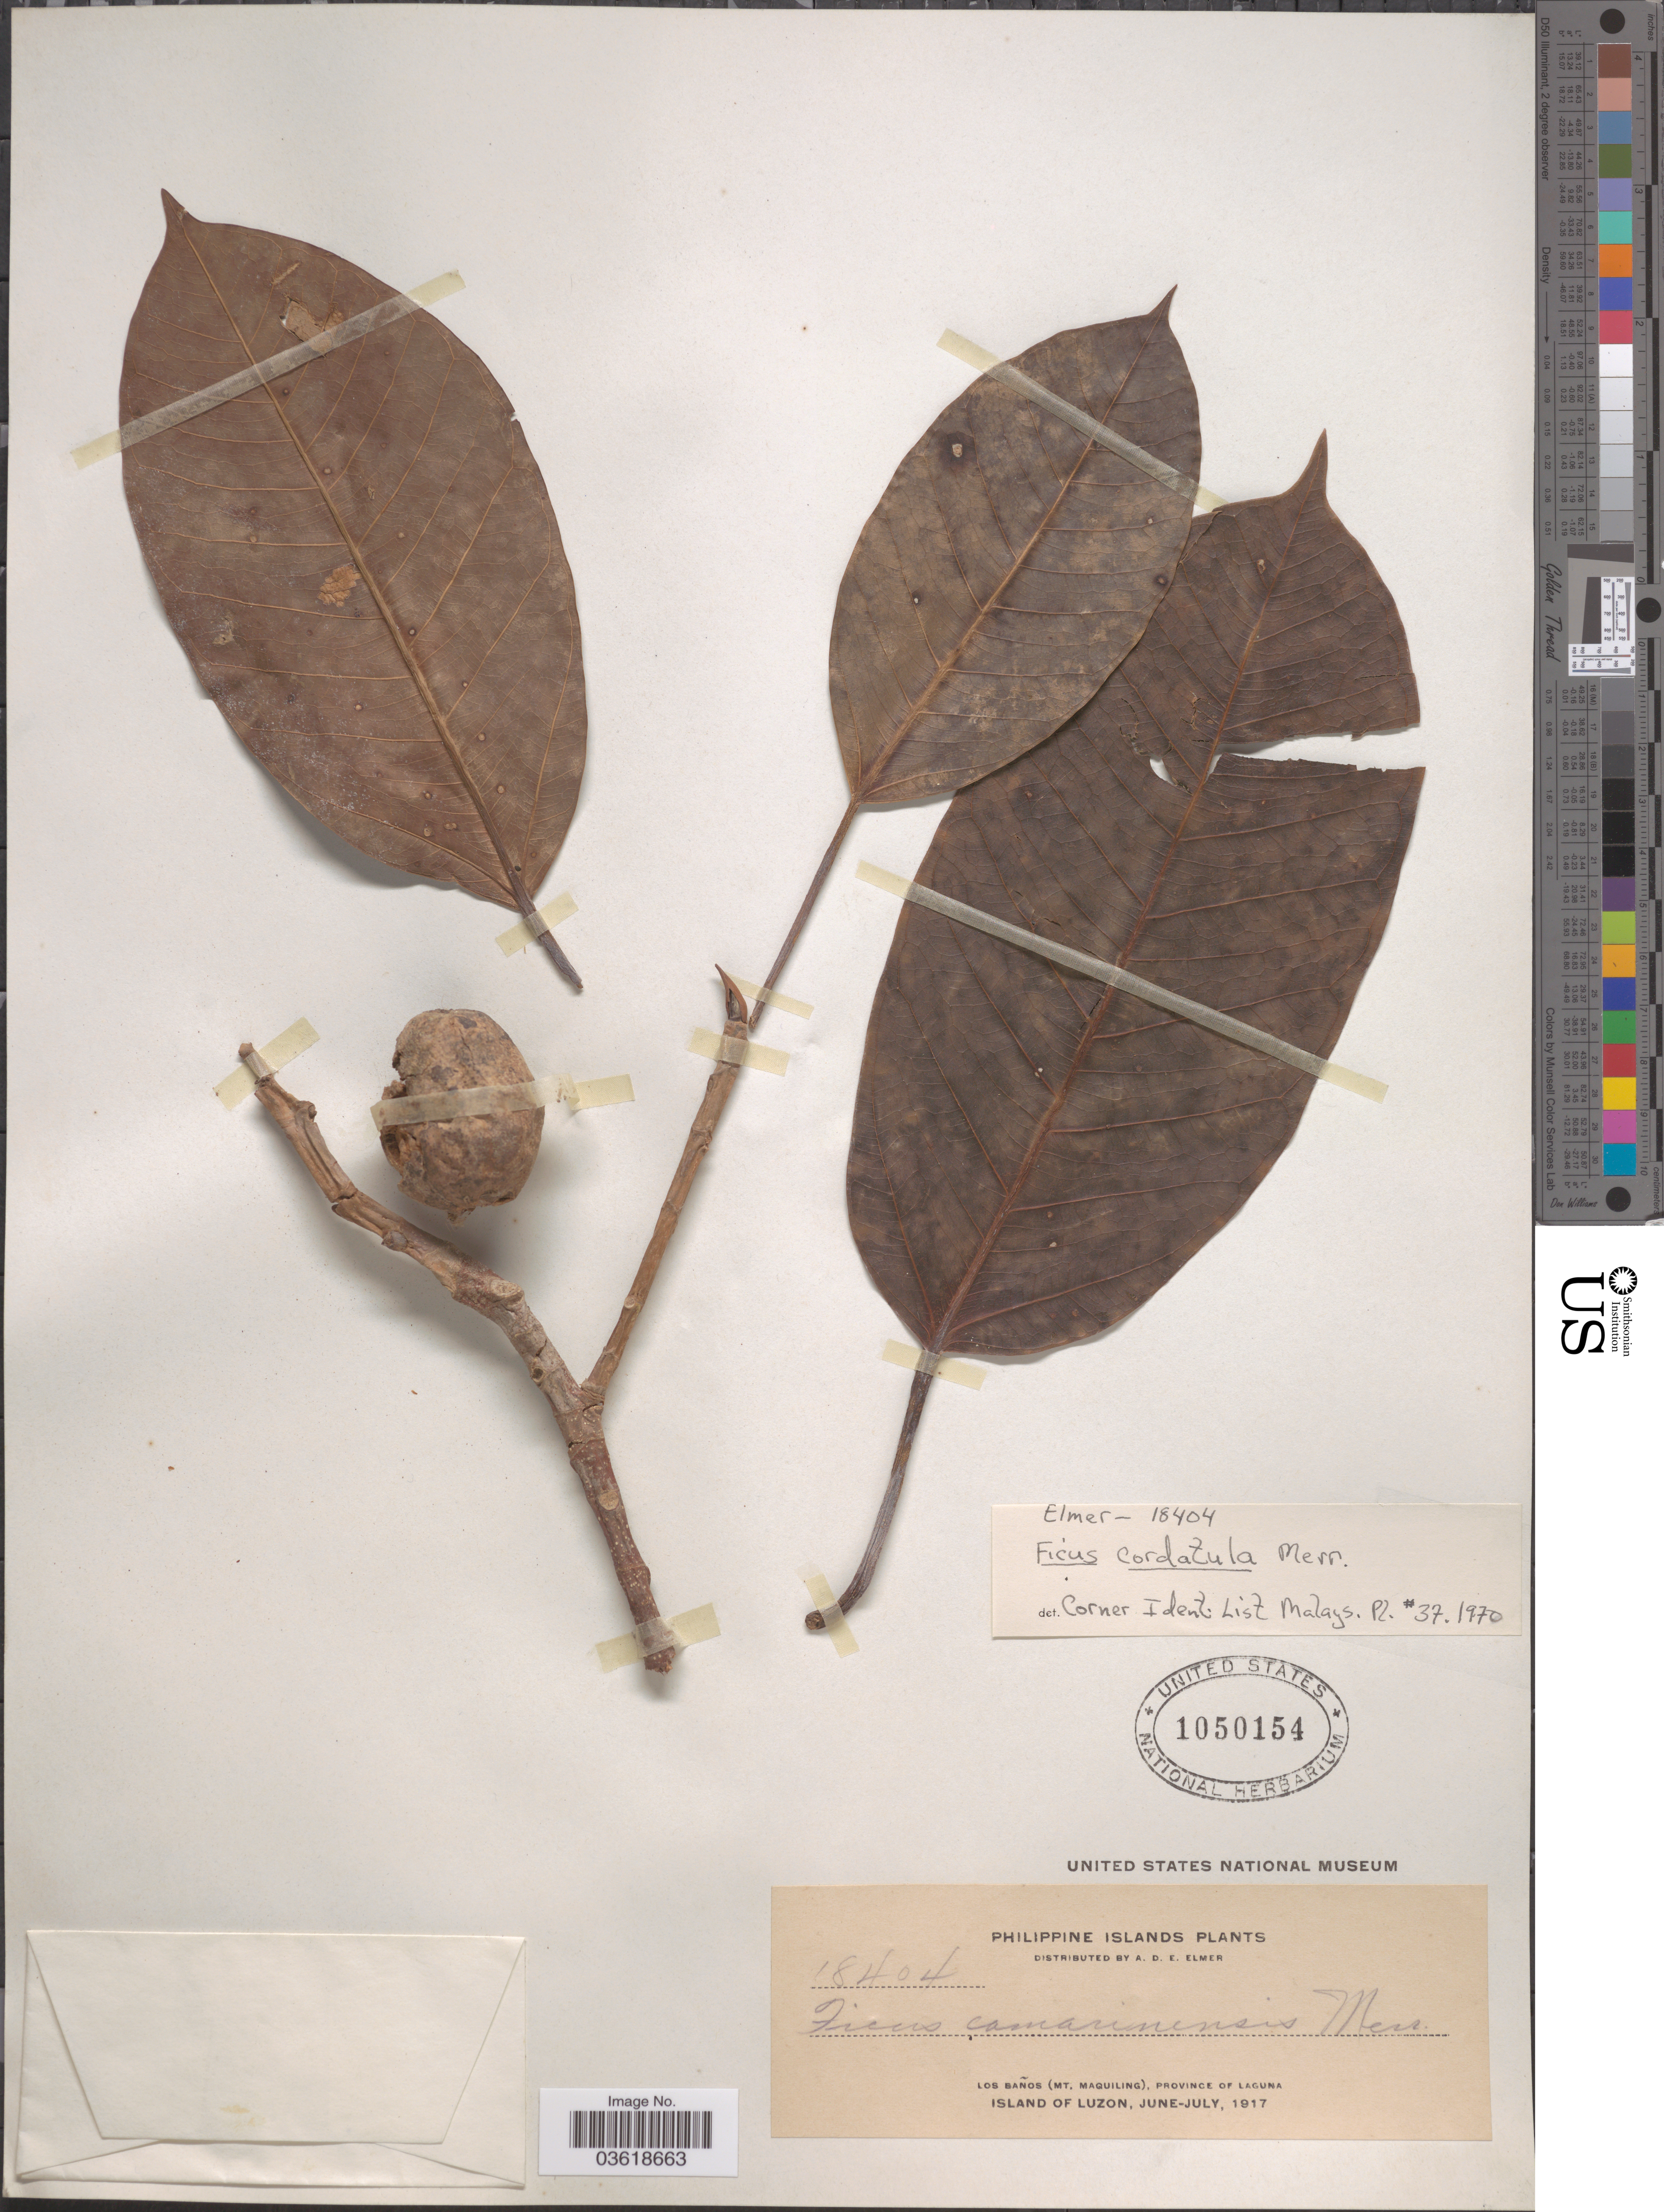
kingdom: Plantae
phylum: Tracheophyta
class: Magnoliopsida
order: Rosales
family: Moraceae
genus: Ficus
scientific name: Ficus cordatula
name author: Merr.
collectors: A. D. E. Elmer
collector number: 18404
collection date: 1917-06/1917-07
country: Philippines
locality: Philippine Islands. Los Baños (Mt. Maquiling), Province of Laguna. Island of Luzon.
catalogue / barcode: US 1050154